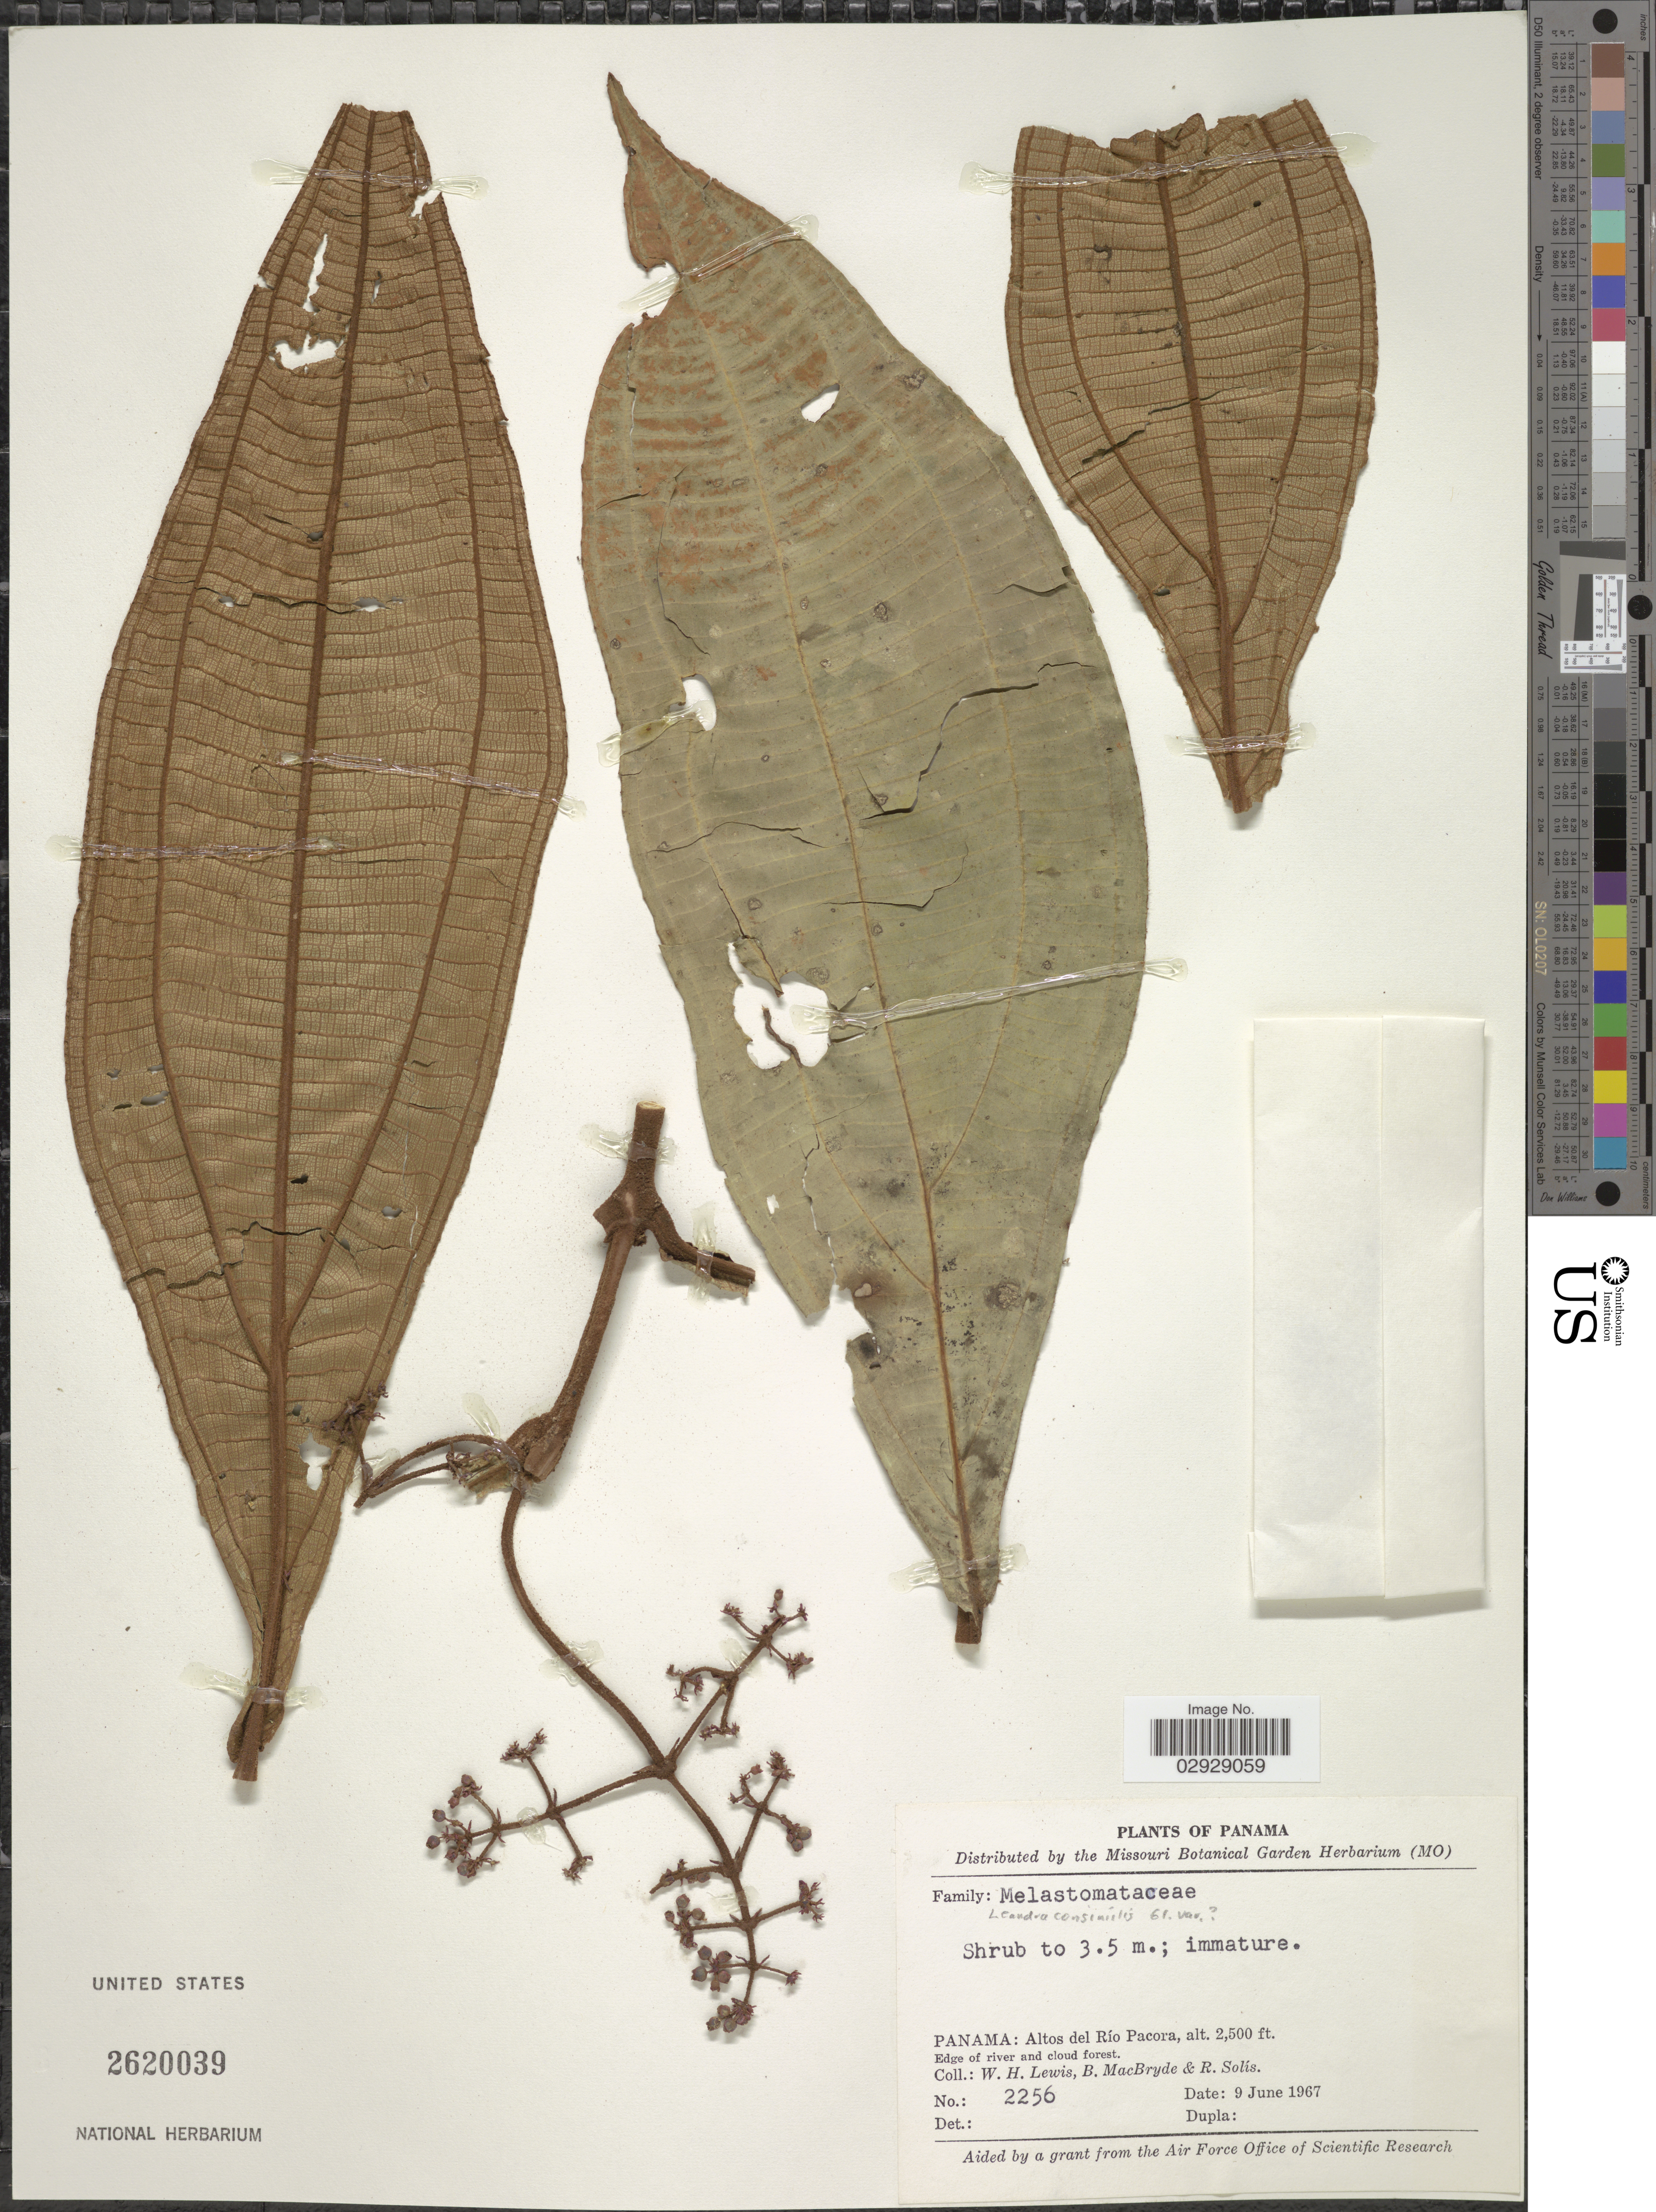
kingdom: Plantae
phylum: Tracheophyta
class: Magnoliopsida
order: Myrtales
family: Melastomataceae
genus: Leandra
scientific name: Leandra consimilis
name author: Gleason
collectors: W. H. Lewis, B. MacBryde & R. Solis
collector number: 2256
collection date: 1967-06-09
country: Panama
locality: Altos del Río Pacora.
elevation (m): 762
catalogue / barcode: US 2620039